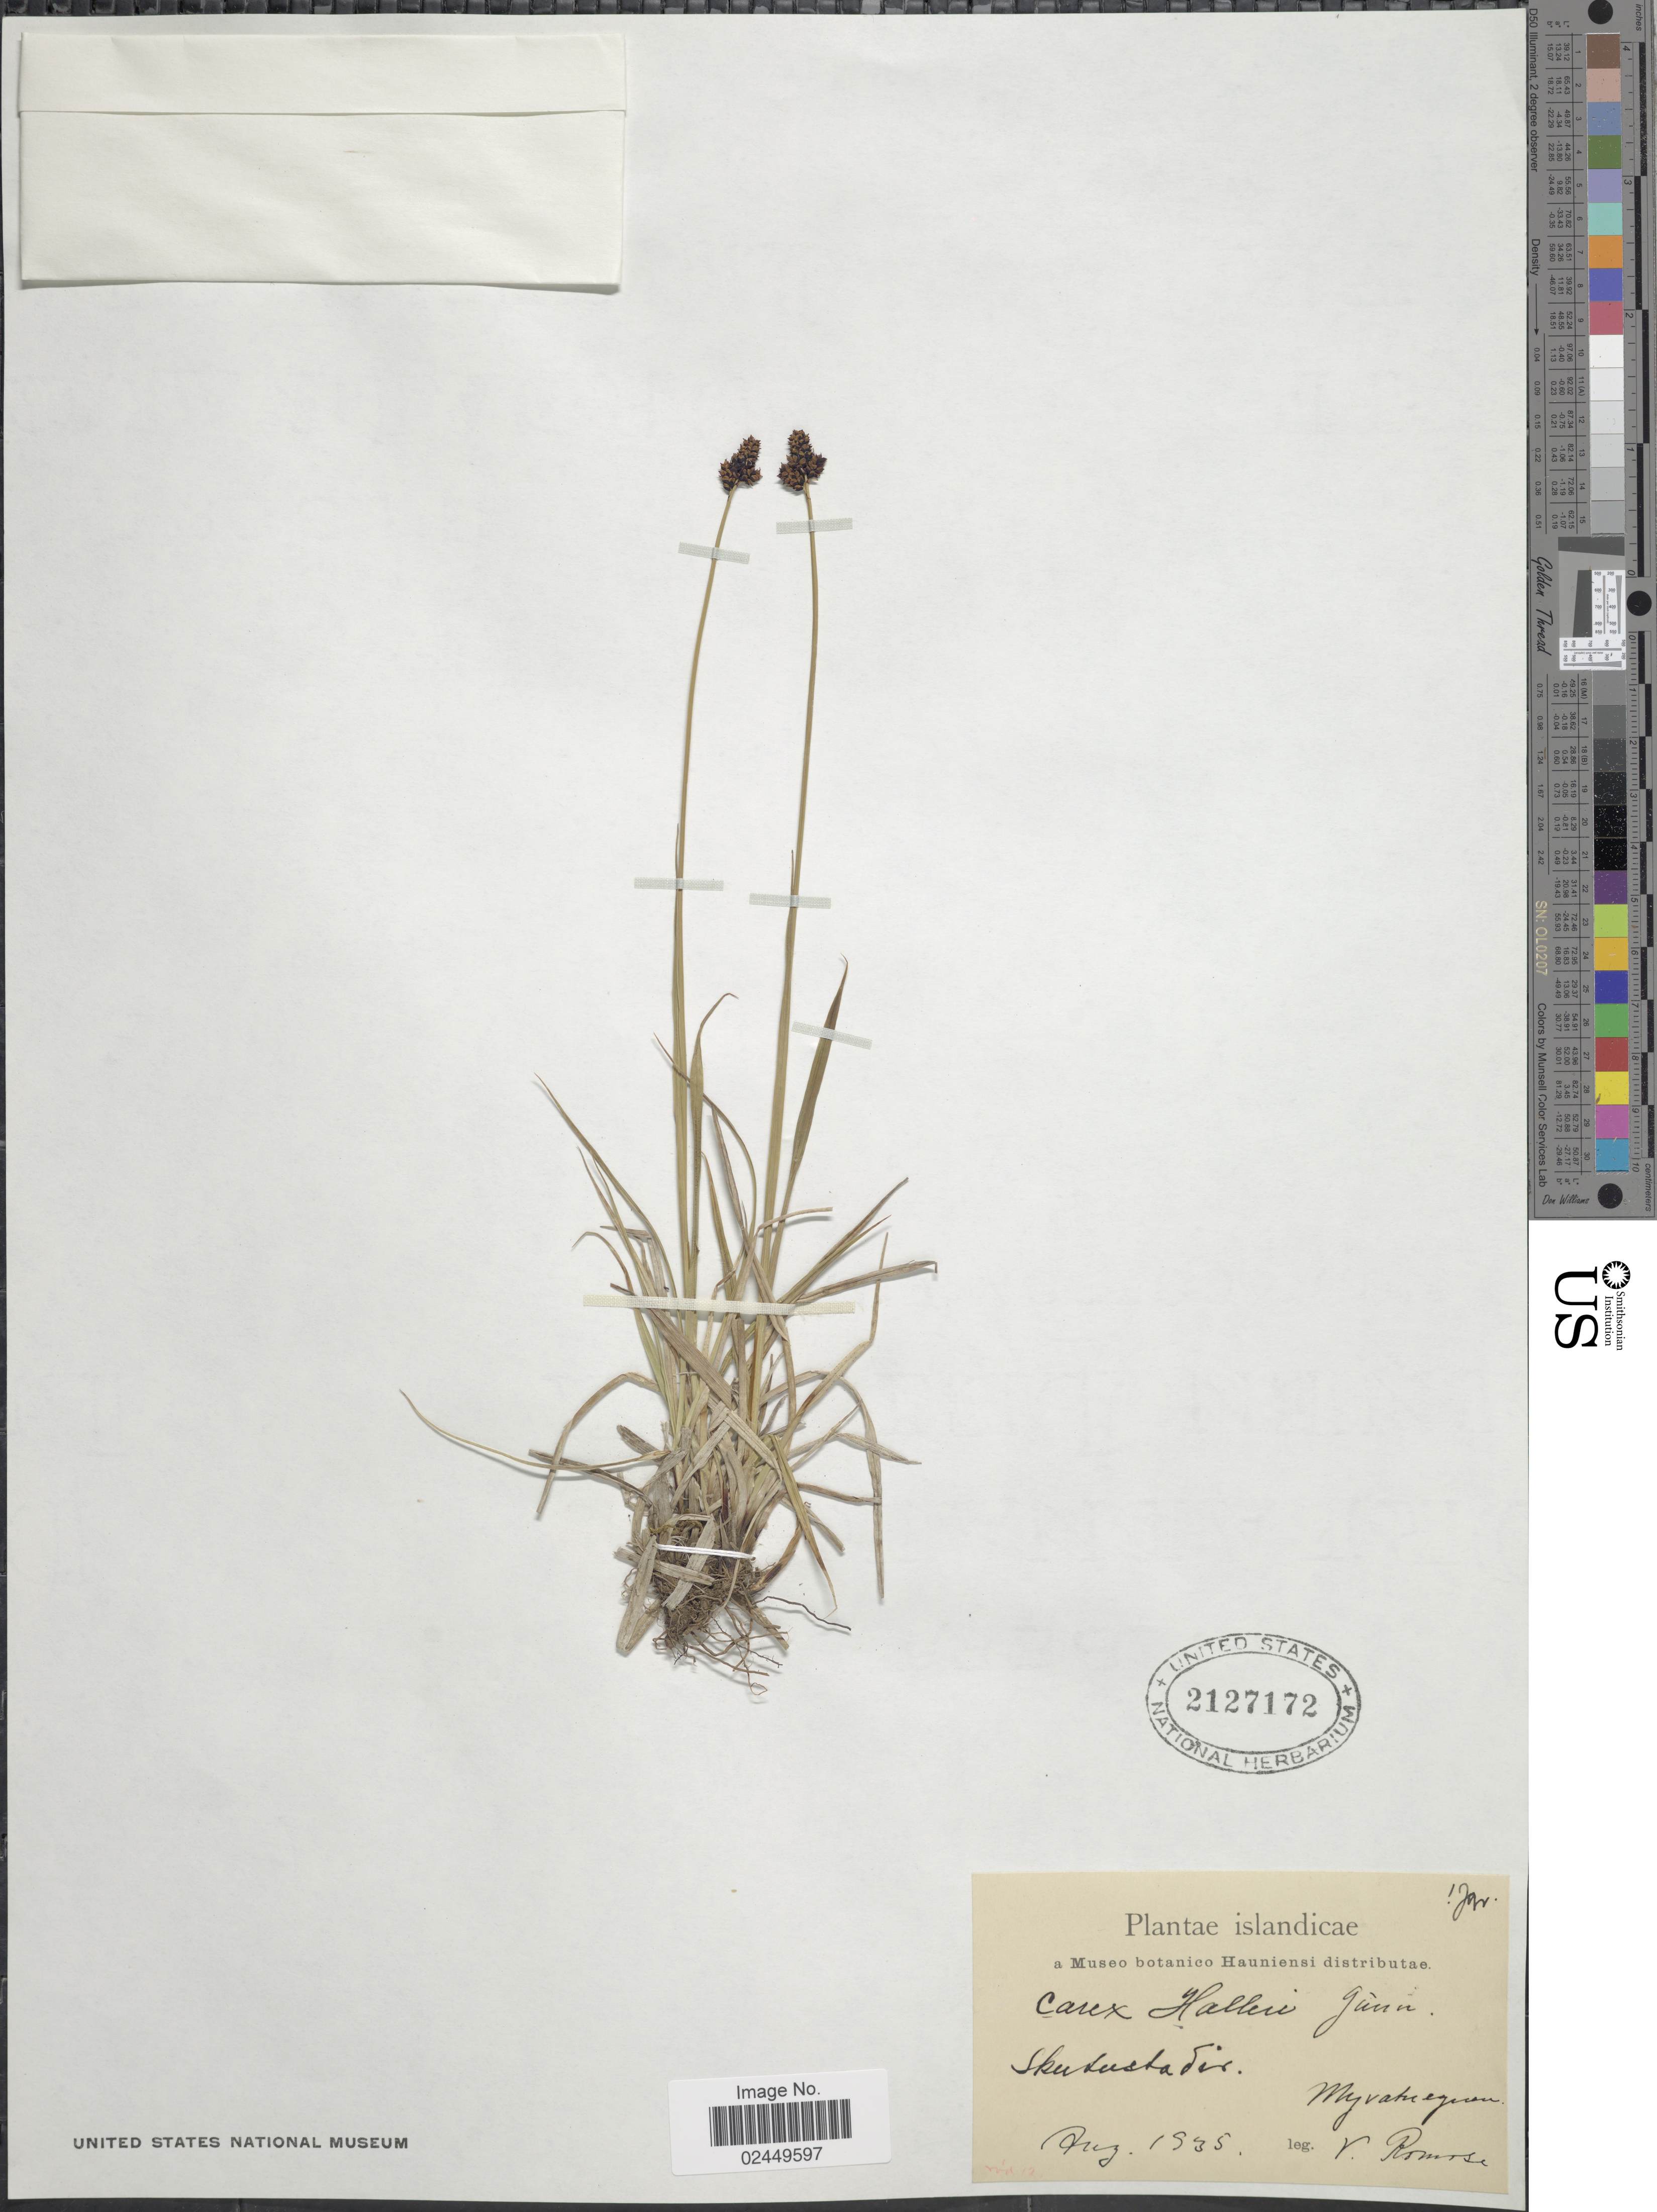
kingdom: Plantae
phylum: Tracheophyta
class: Liliopsida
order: Poales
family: Cyperaceae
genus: Carex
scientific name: Carex norvegica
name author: Retz.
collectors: V. Romose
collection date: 1935-08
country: Iceland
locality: Skútustaðir, Myvatn egnen.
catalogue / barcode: US 2127172